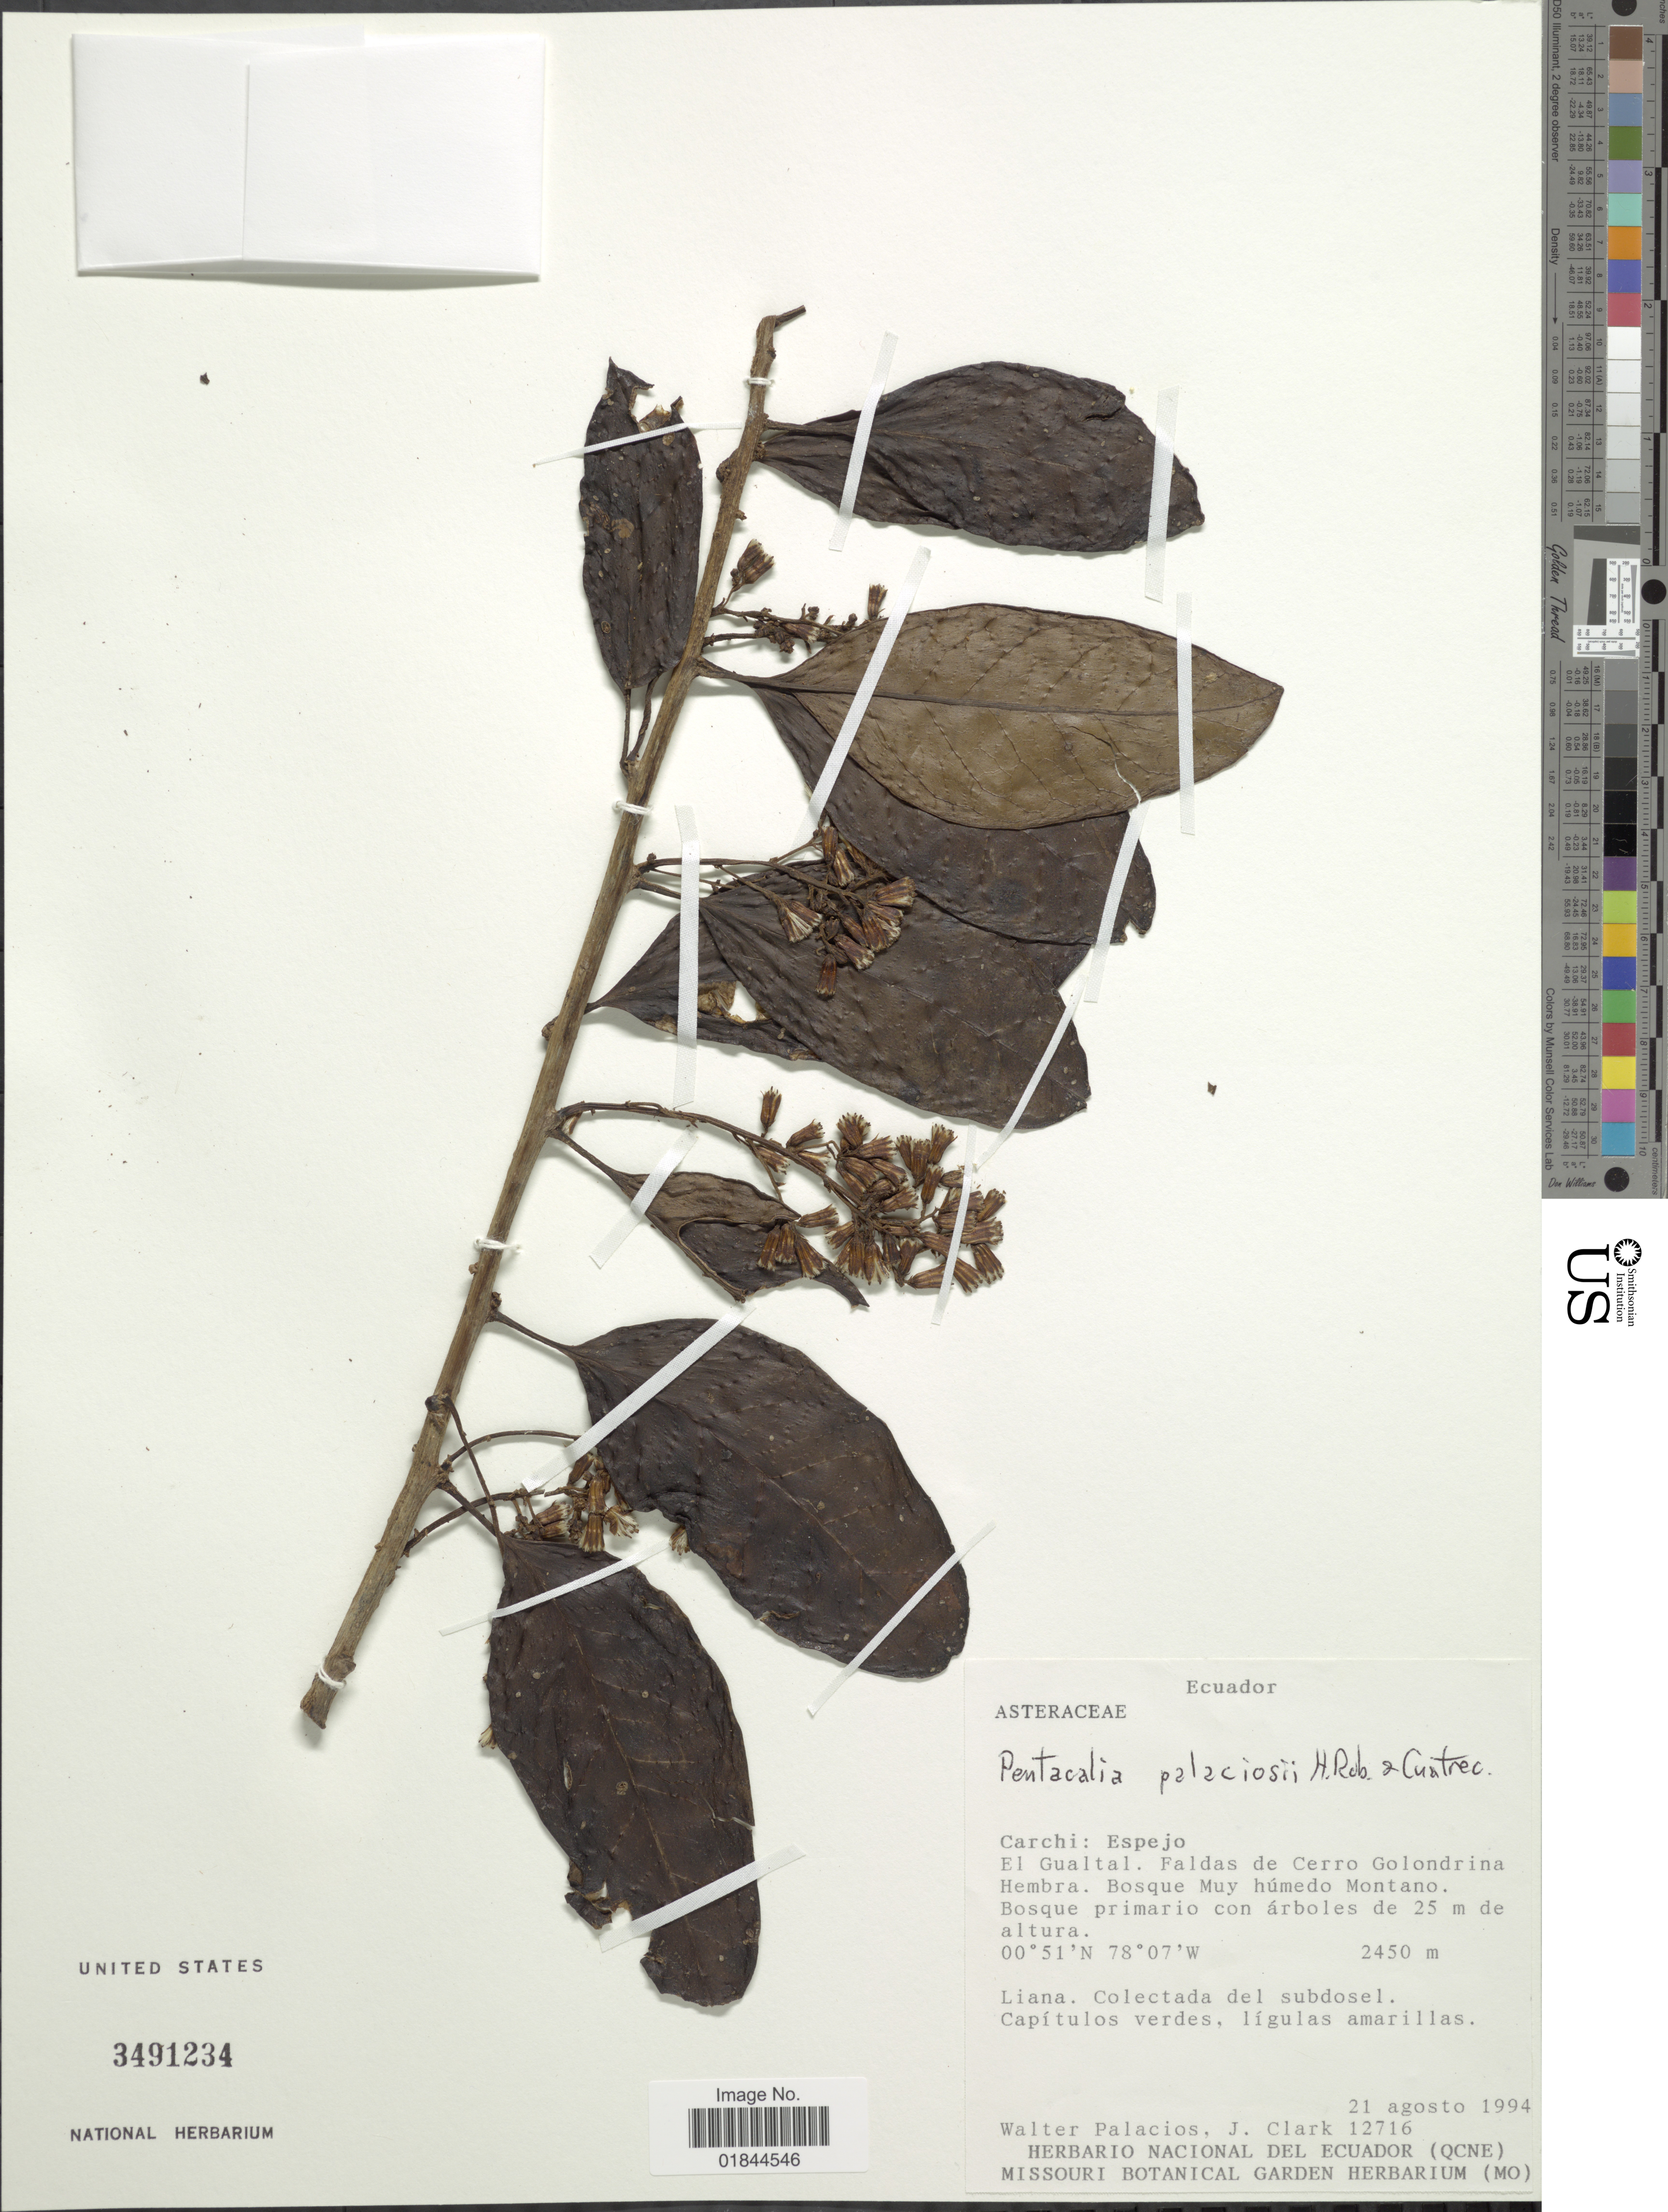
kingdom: Plantae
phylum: Tracheophyta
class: Magnoliopsida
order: Asterales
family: Asteraceae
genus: Pentacalia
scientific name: Pentacalia zakii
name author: H. Rob. & Cuatrec.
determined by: Calvo, Joel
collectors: W. Palacios & J. L. Clark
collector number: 12716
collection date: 1994-08-21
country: Ecuador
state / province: Carchi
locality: Espejo, El Gualtal, Faldas de cerro Golondrina Hembra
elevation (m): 2450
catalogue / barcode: US 3491234